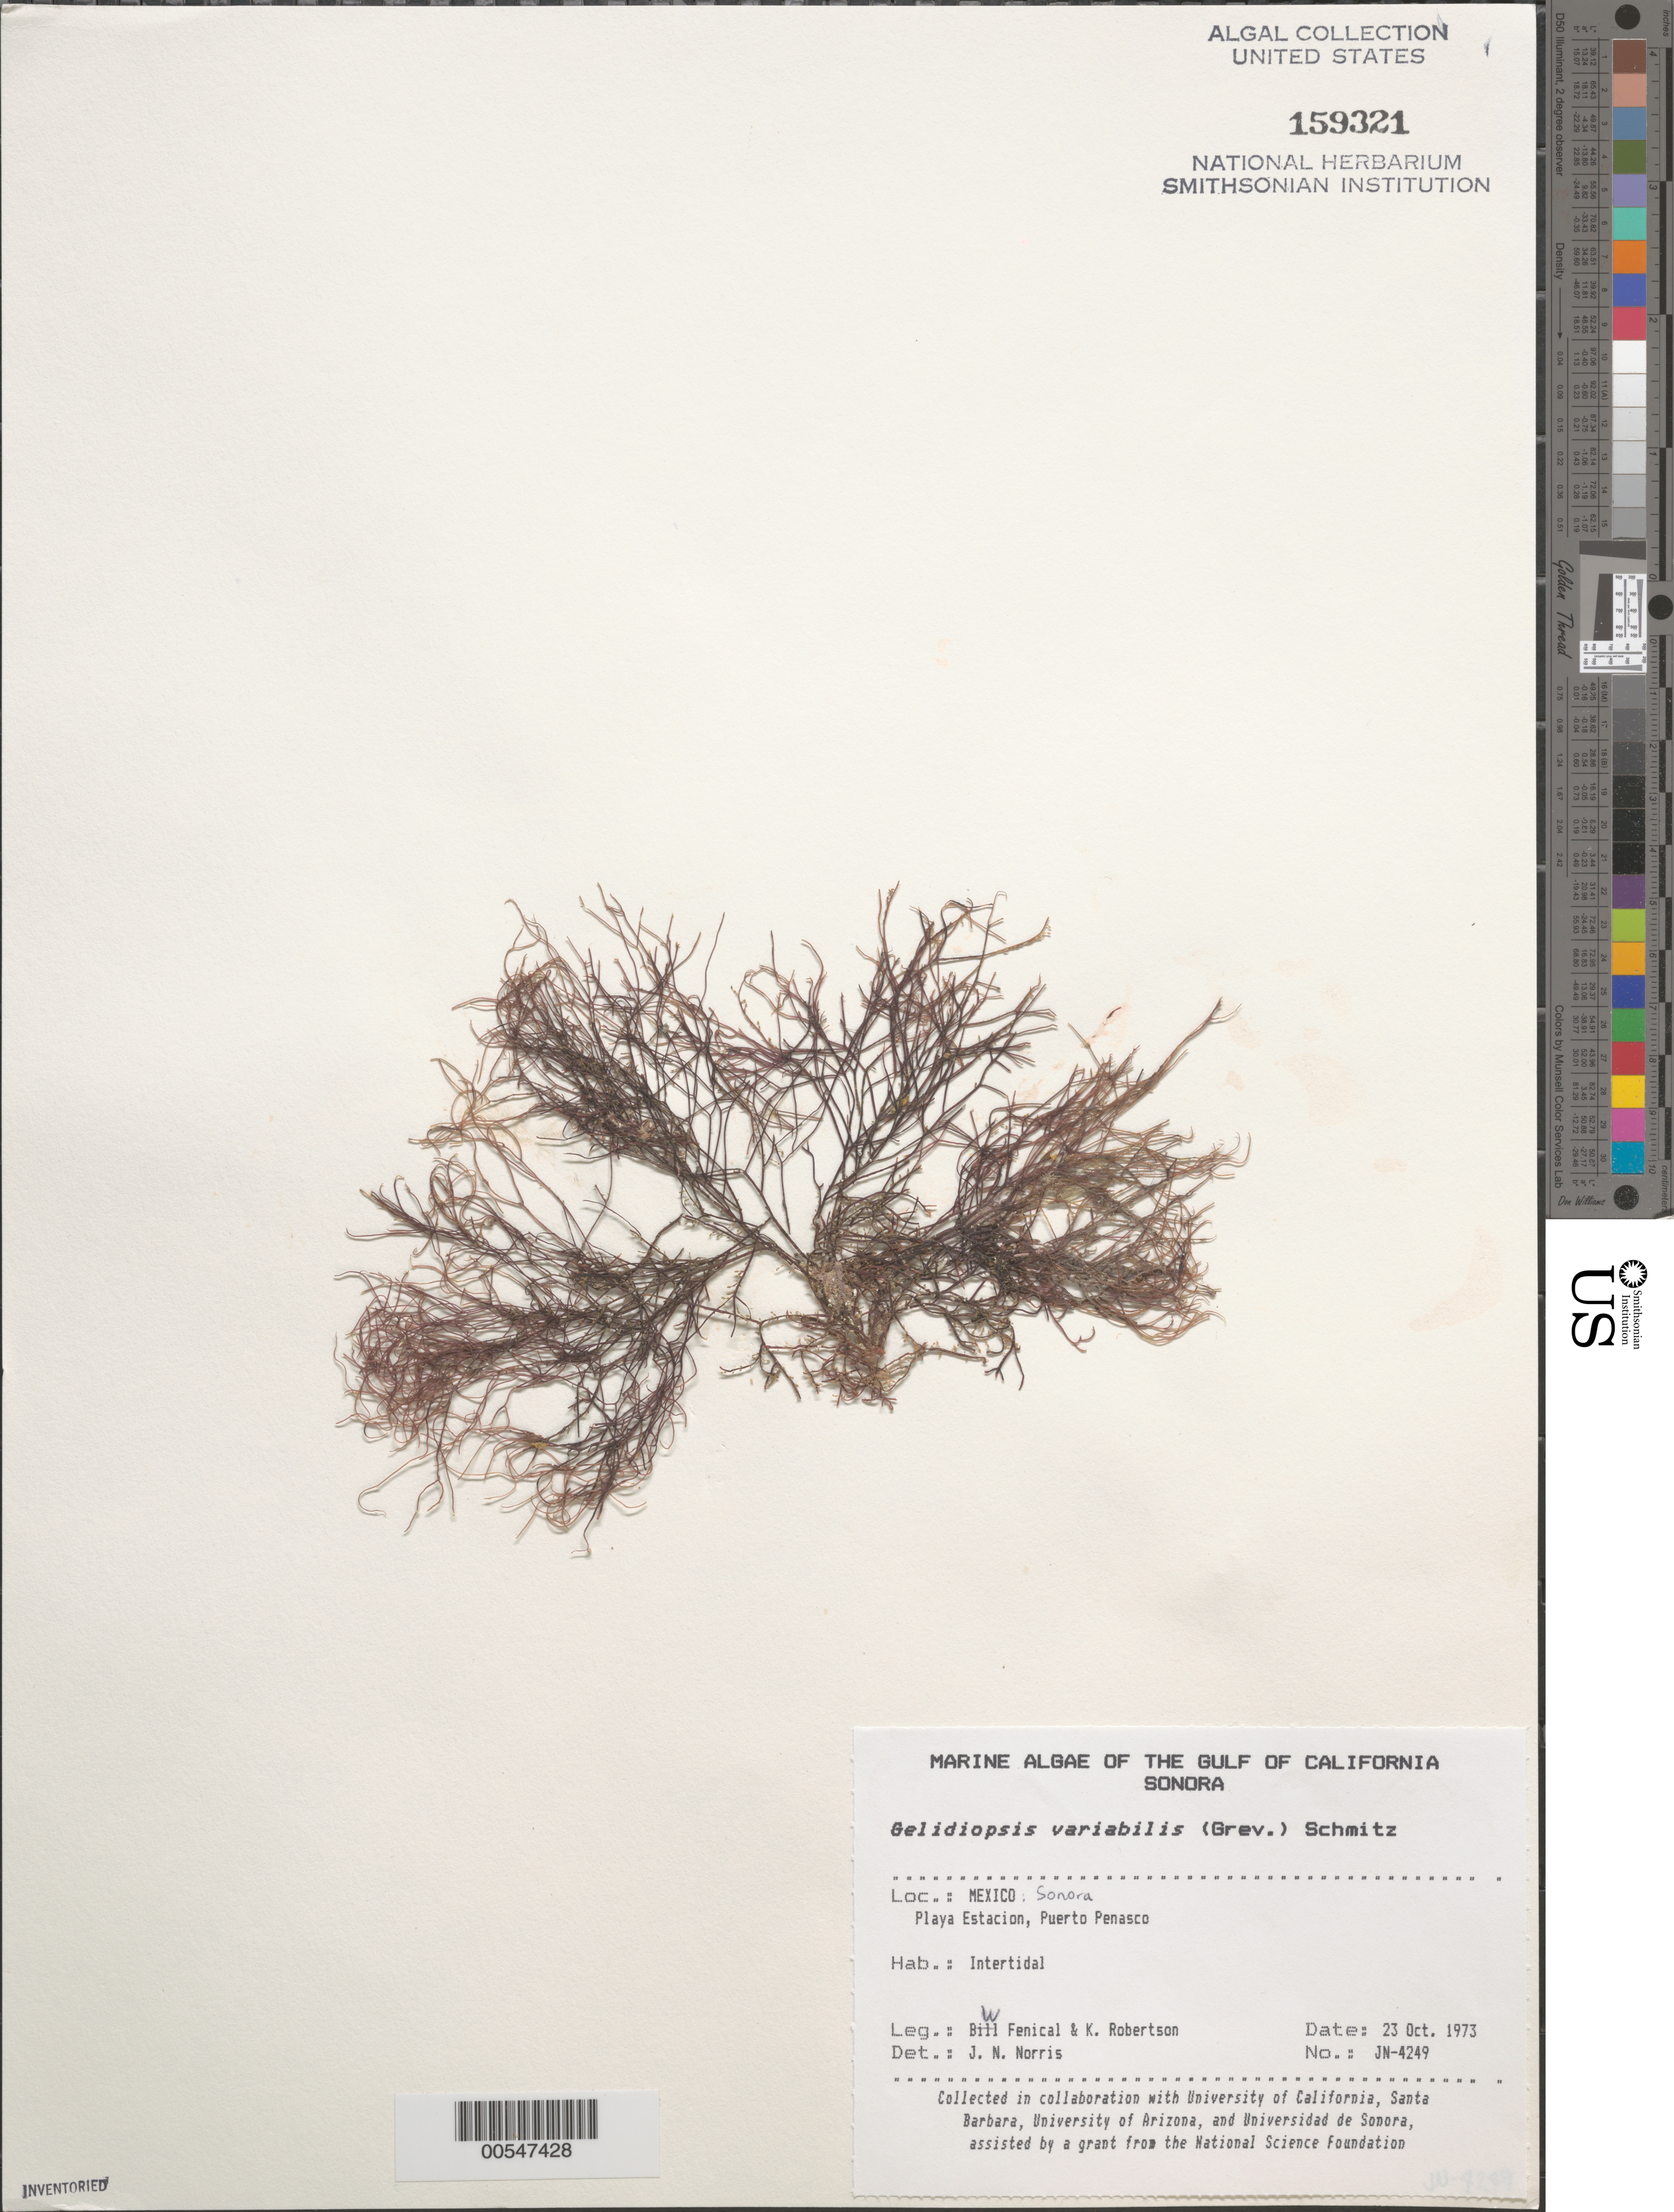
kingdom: Plantae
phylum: Rhodophyta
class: Florideophyceae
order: Rhodymeniales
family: Lomentariaceae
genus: Ceratodictyon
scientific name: Ceratodictyon variabile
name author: (J. Agardh) R.E. Norris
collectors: W. Fenical & K. Robertson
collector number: Jn-4249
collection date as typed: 23 Oct 1973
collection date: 1973-10-23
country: Mexico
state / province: Sonora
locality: Playa Estacion, Puerto Penasco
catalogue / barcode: US 159321